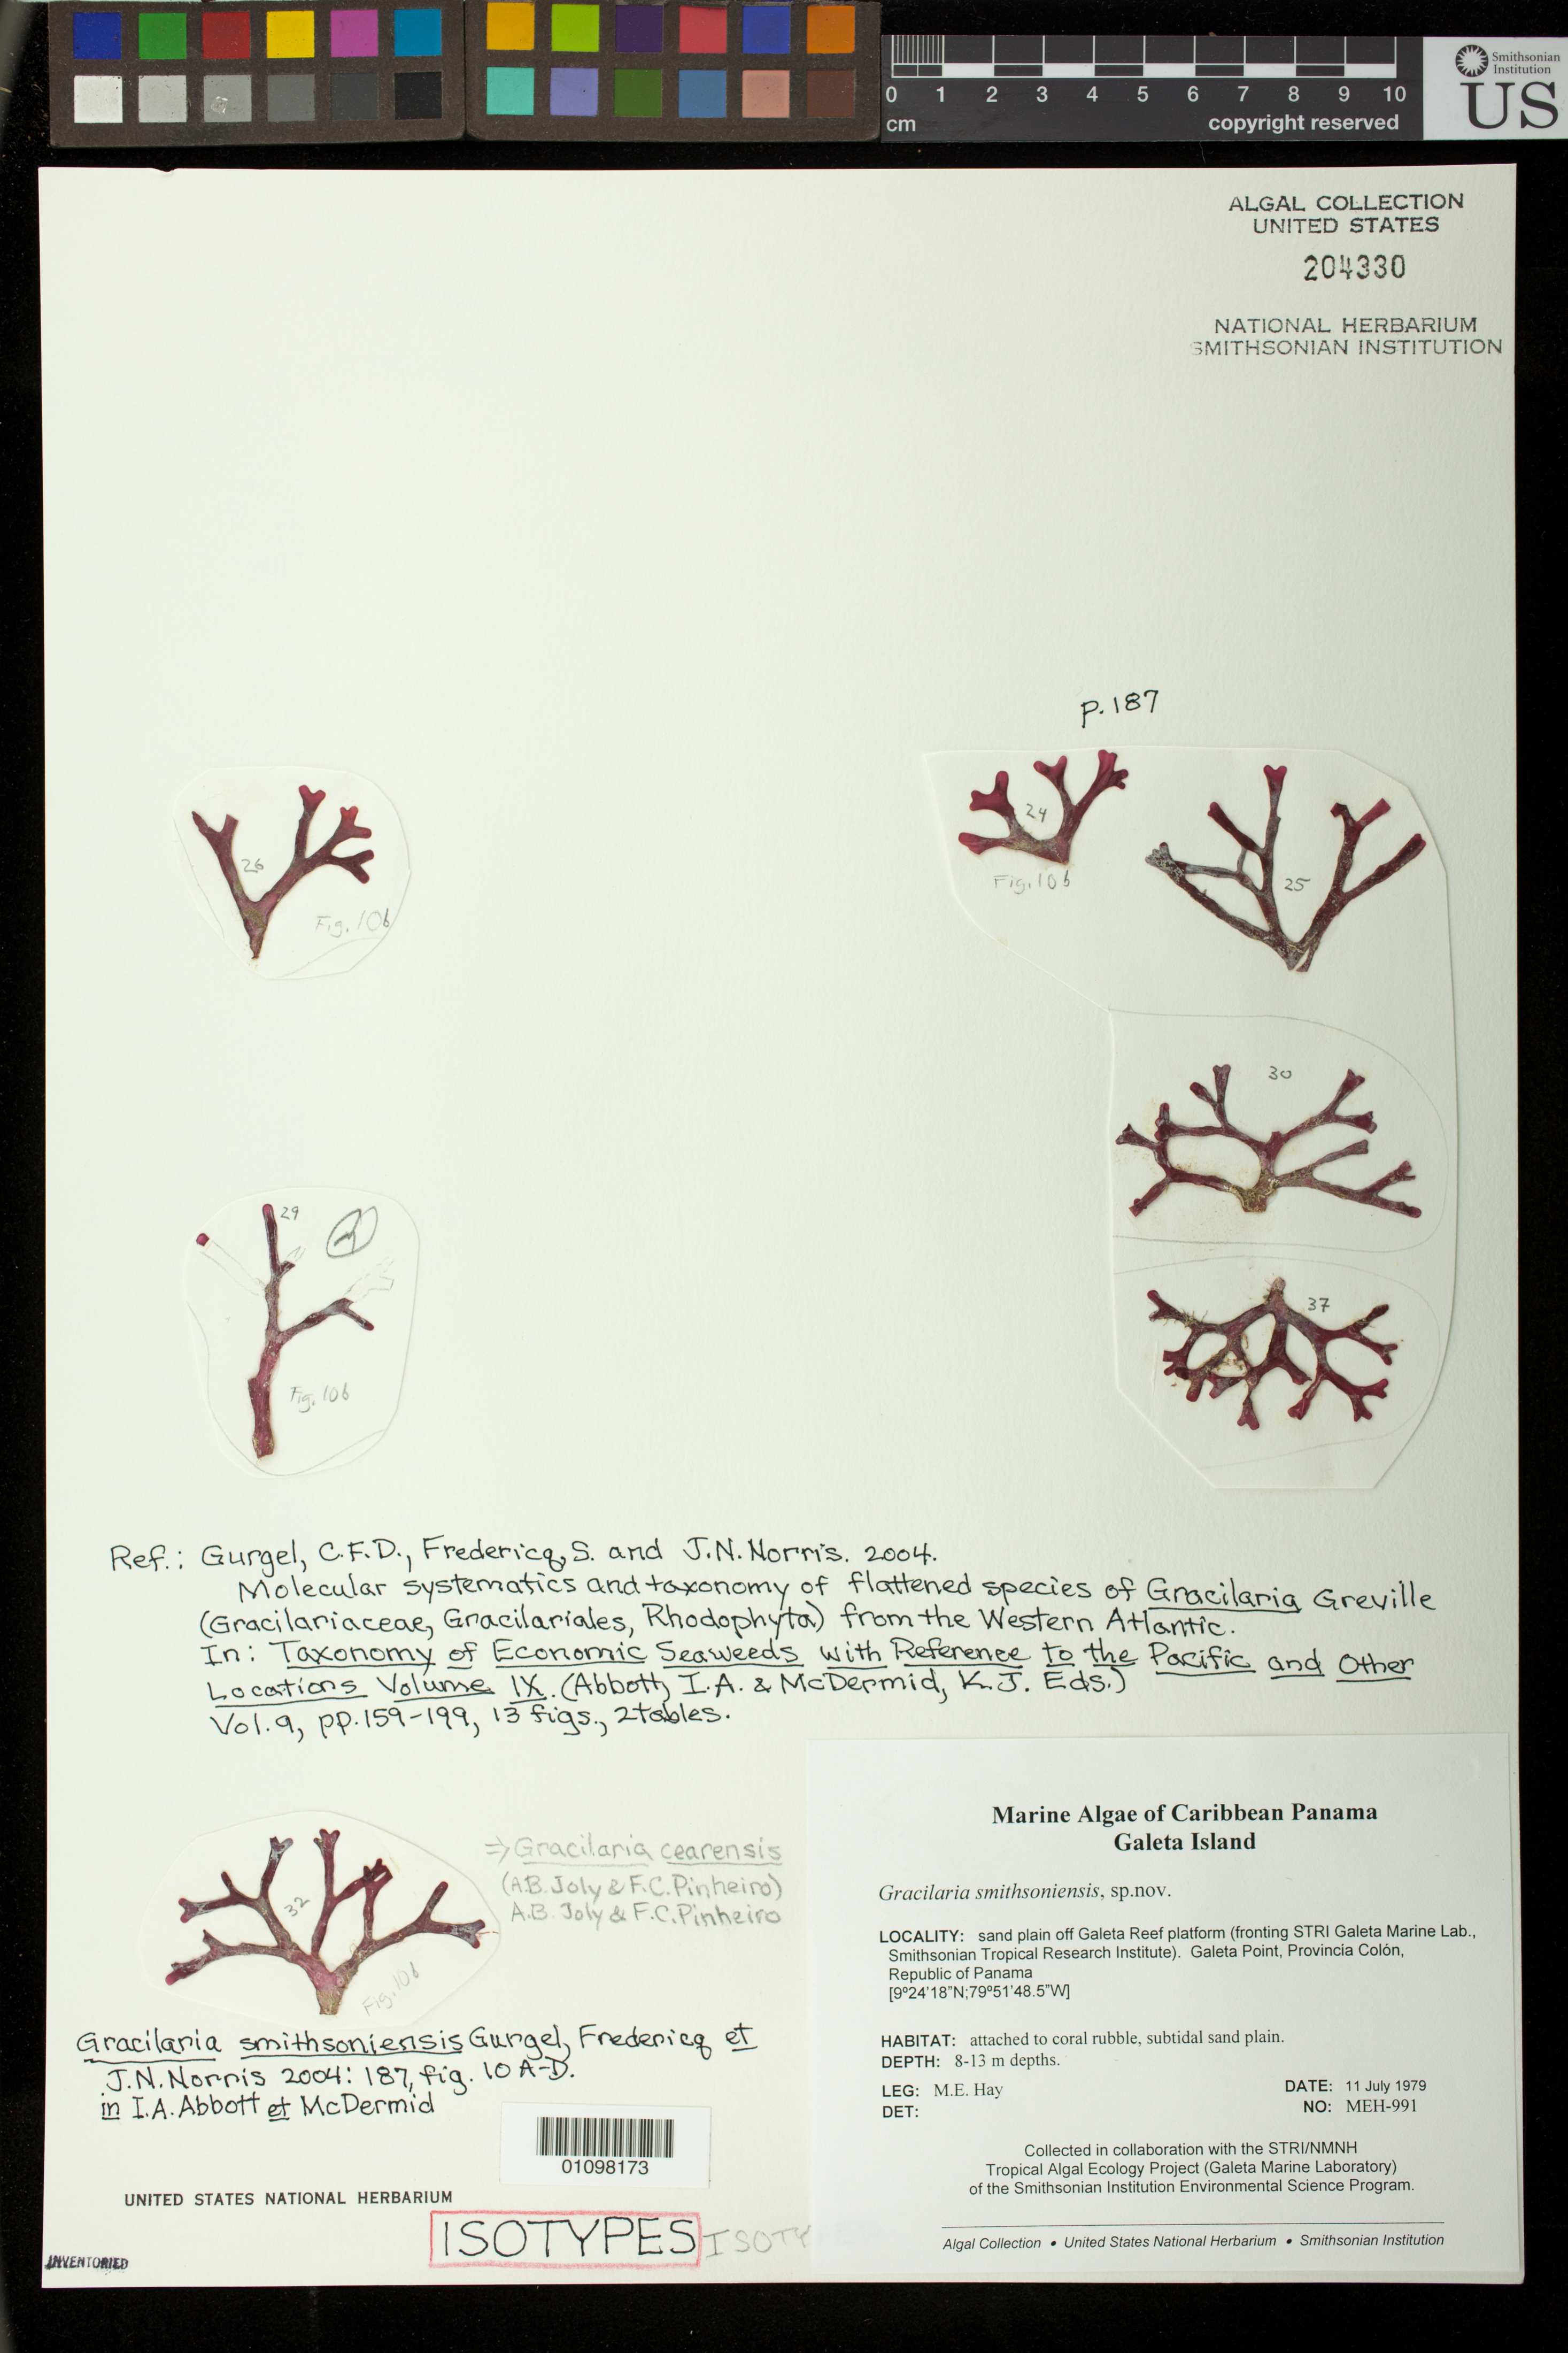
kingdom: Plantae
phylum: Rhodophyta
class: Florideophyceae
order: Gracilariales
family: Gracilariaceae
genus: Gracilaria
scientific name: Gracilaria smithsoniensis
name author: Gurgel et al. in I.A. Abbott & McDermid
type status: Isotype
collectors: M. E. Hay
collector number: MEH-991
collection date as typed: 11 Jul 1979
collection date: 1979-07-11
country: Panama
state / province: Colón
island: Galeta Island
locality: Galeta Point, sand plain off Galeta reef platform (fronting Galeta Marine Laboratory, Smithsonian Tropical Research Institute).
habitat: Attached to coral rubble, subtidal sand plain, depth 8-13 m.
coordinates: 9 24'18"N, 79 51'48.5"W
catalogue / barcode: US 204330